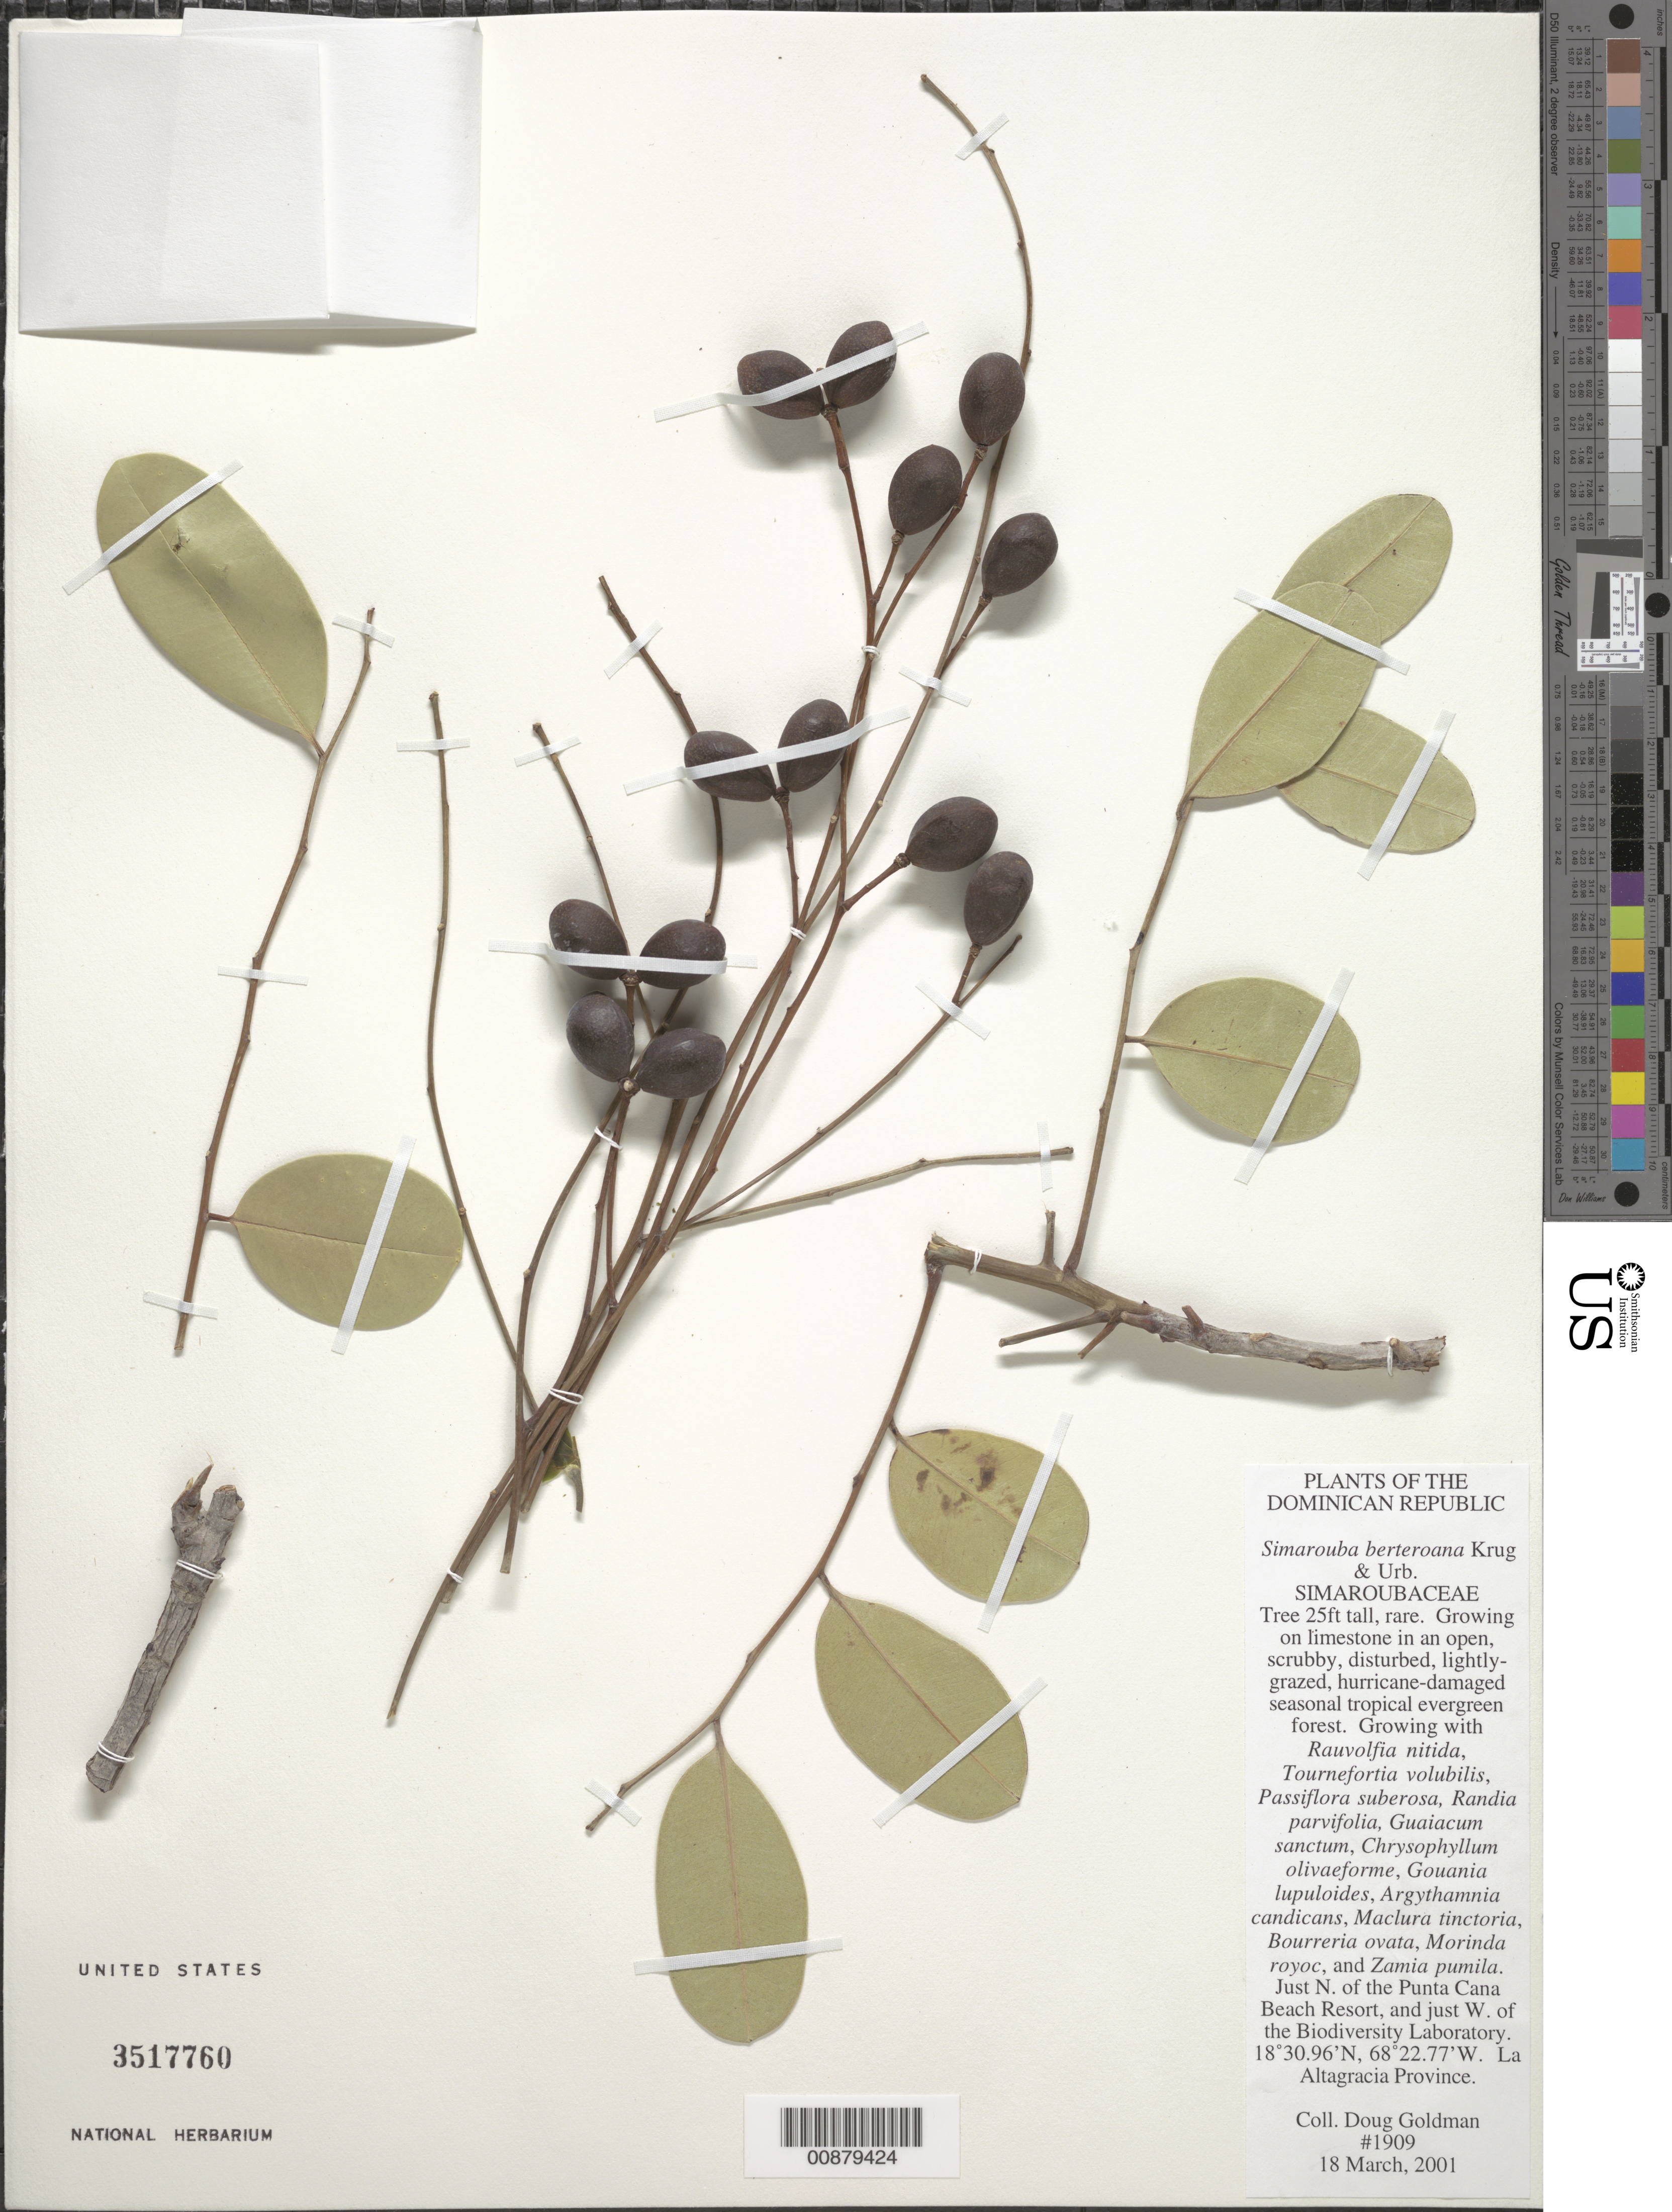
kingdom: Plantae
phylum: Tracheophyta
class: Magnoliopsida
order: Sapindales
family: Simaroubaceae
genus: Simarouba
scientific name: Simarouba berteroana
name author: Krug & Urb.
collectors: D. H. Goldman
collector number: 1909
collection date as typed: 18 Mar 2001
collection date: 2001-03-18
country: Dominican Republic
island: Hispaniola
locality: La Altagracia Province: Punta Cana Beach Resort, just W of the Biodiversity Laboratory.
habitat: Gowing on limestone in an open, scrubby, disturbed, lightly-grazed, hurricane-damaged seasonal tropical evergreen forest.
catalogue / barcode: US 3517760